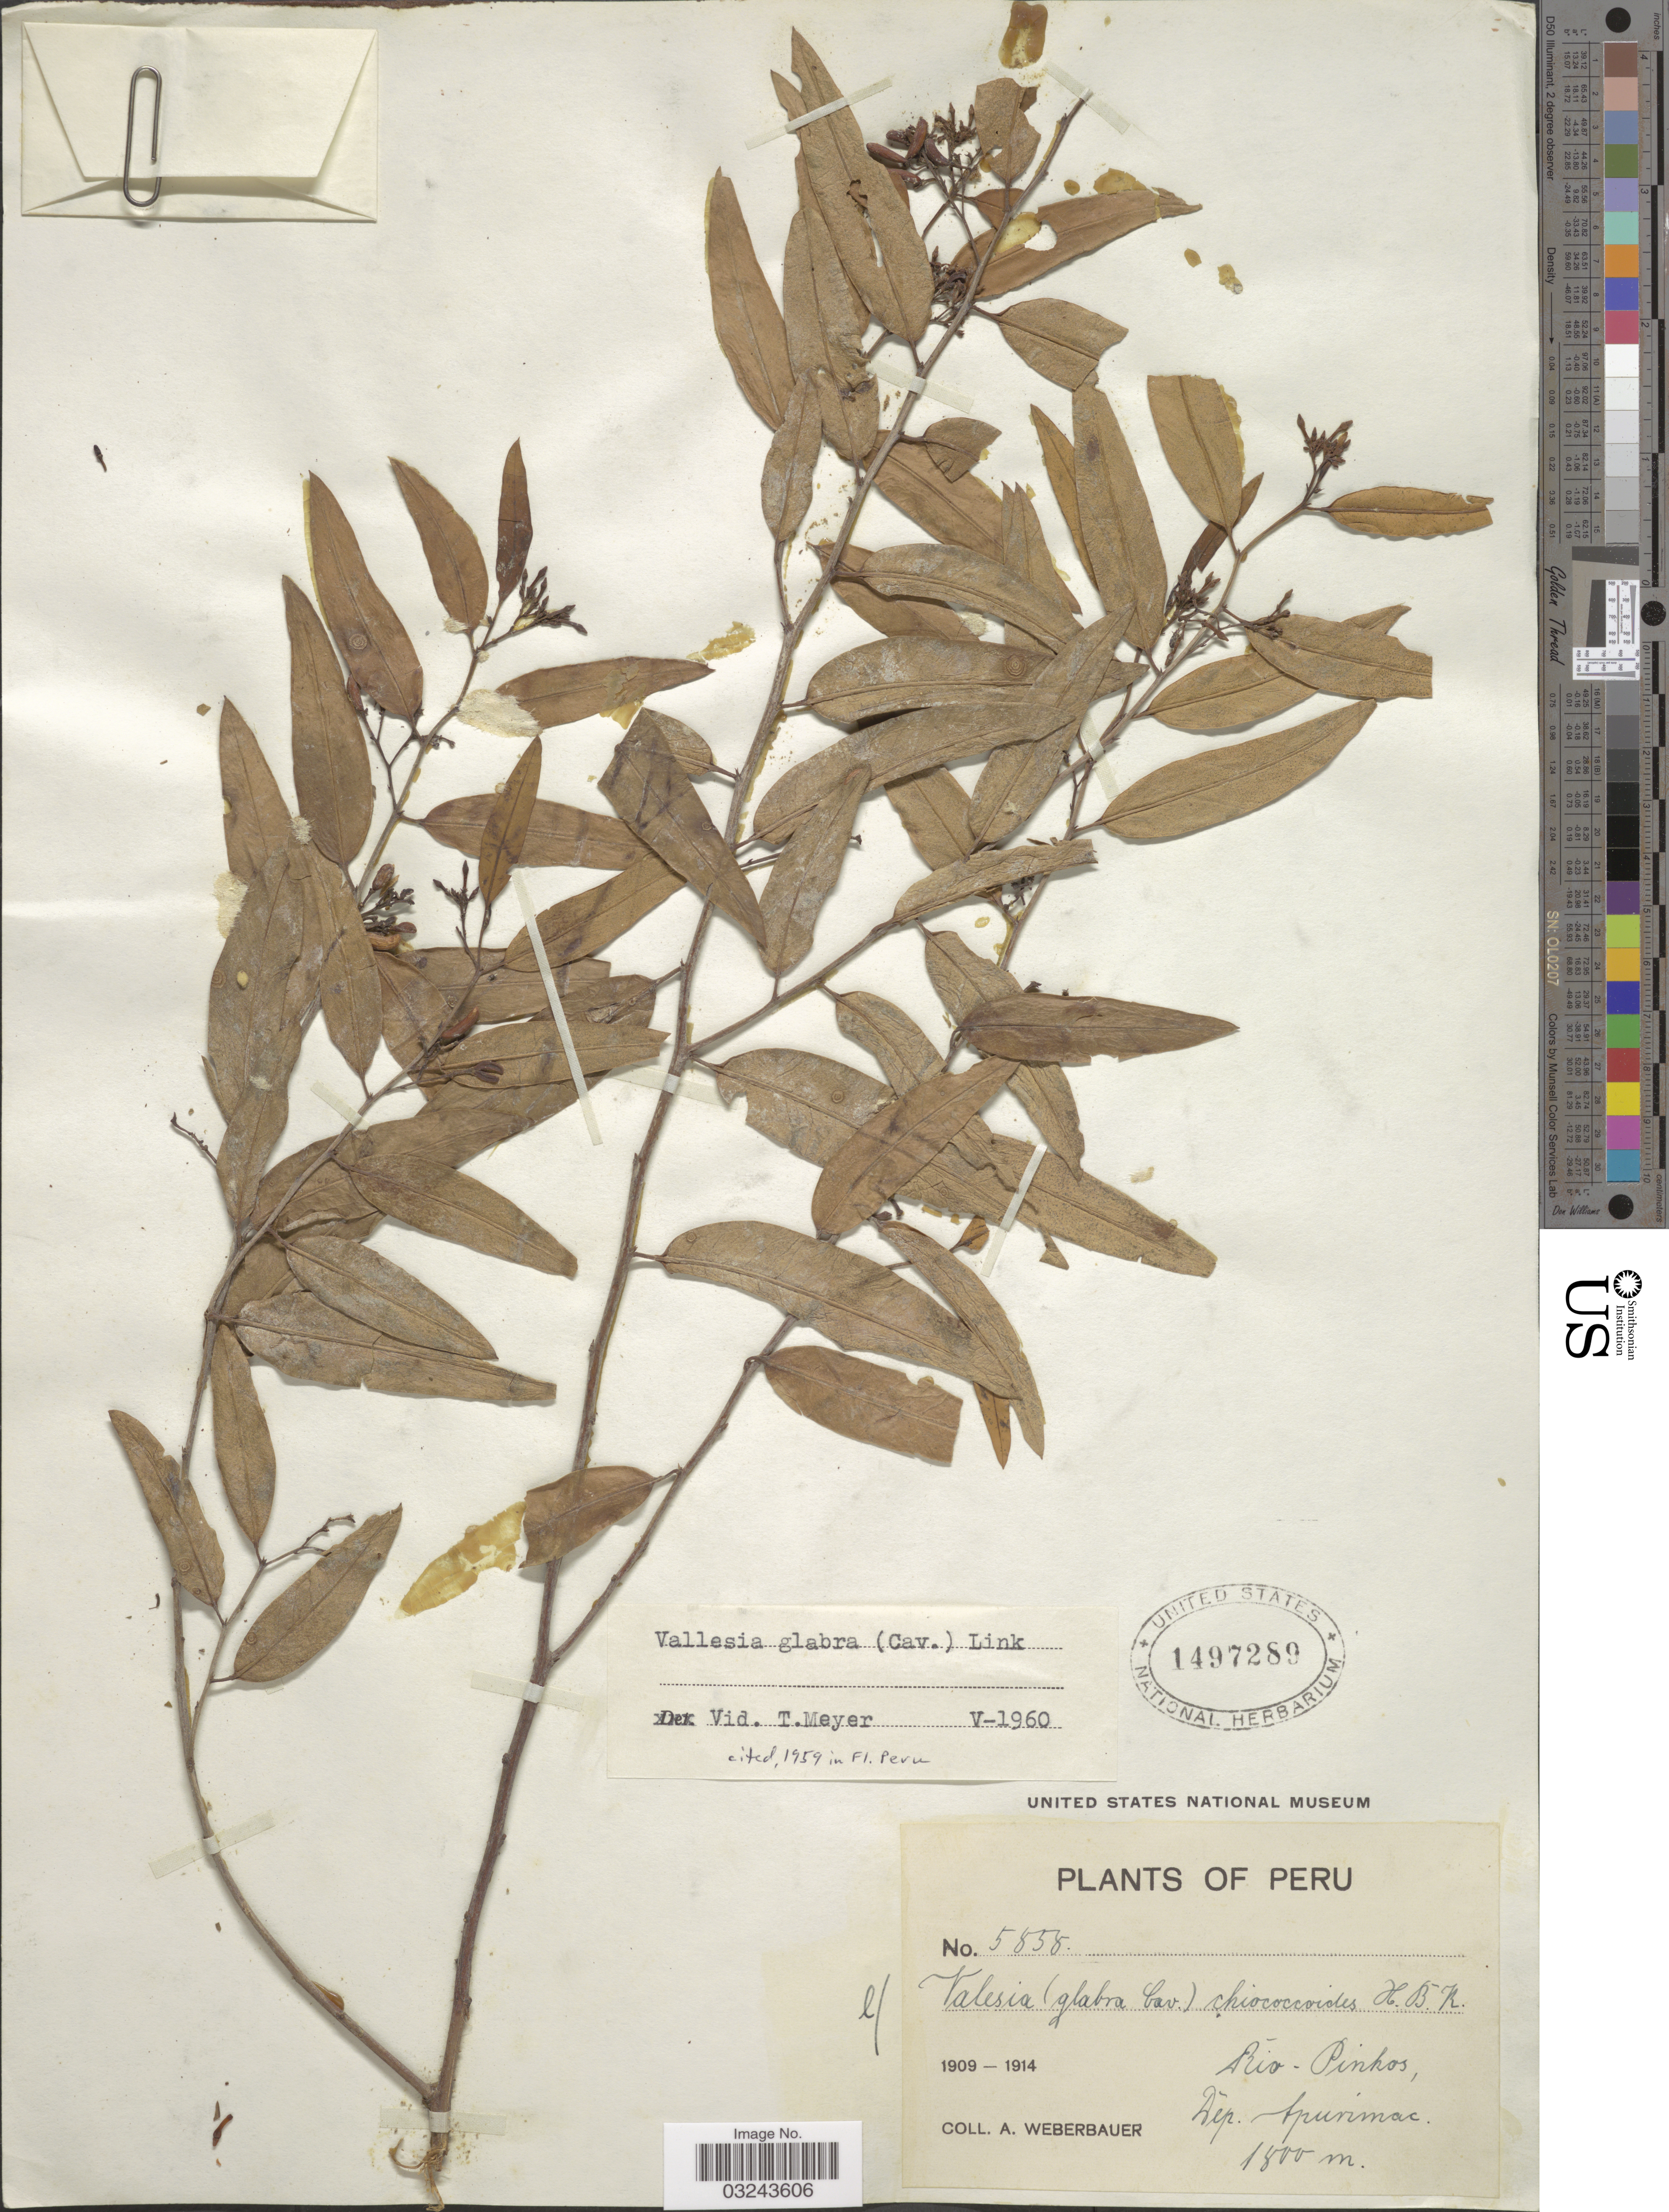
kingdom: Plantae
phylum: Tracheophyta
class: Magnoliopsida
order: Gentianales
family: Apocynaceae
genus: Vallesia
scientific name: Vallesia glabra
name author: (Cav.) Link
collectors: A. Weberbauer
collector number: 5858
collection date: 1909/1914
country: Peru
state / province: Apurímac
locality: Rio Pinkos, Dep. Apurimac.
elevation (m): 1800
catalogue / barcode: US 1497289